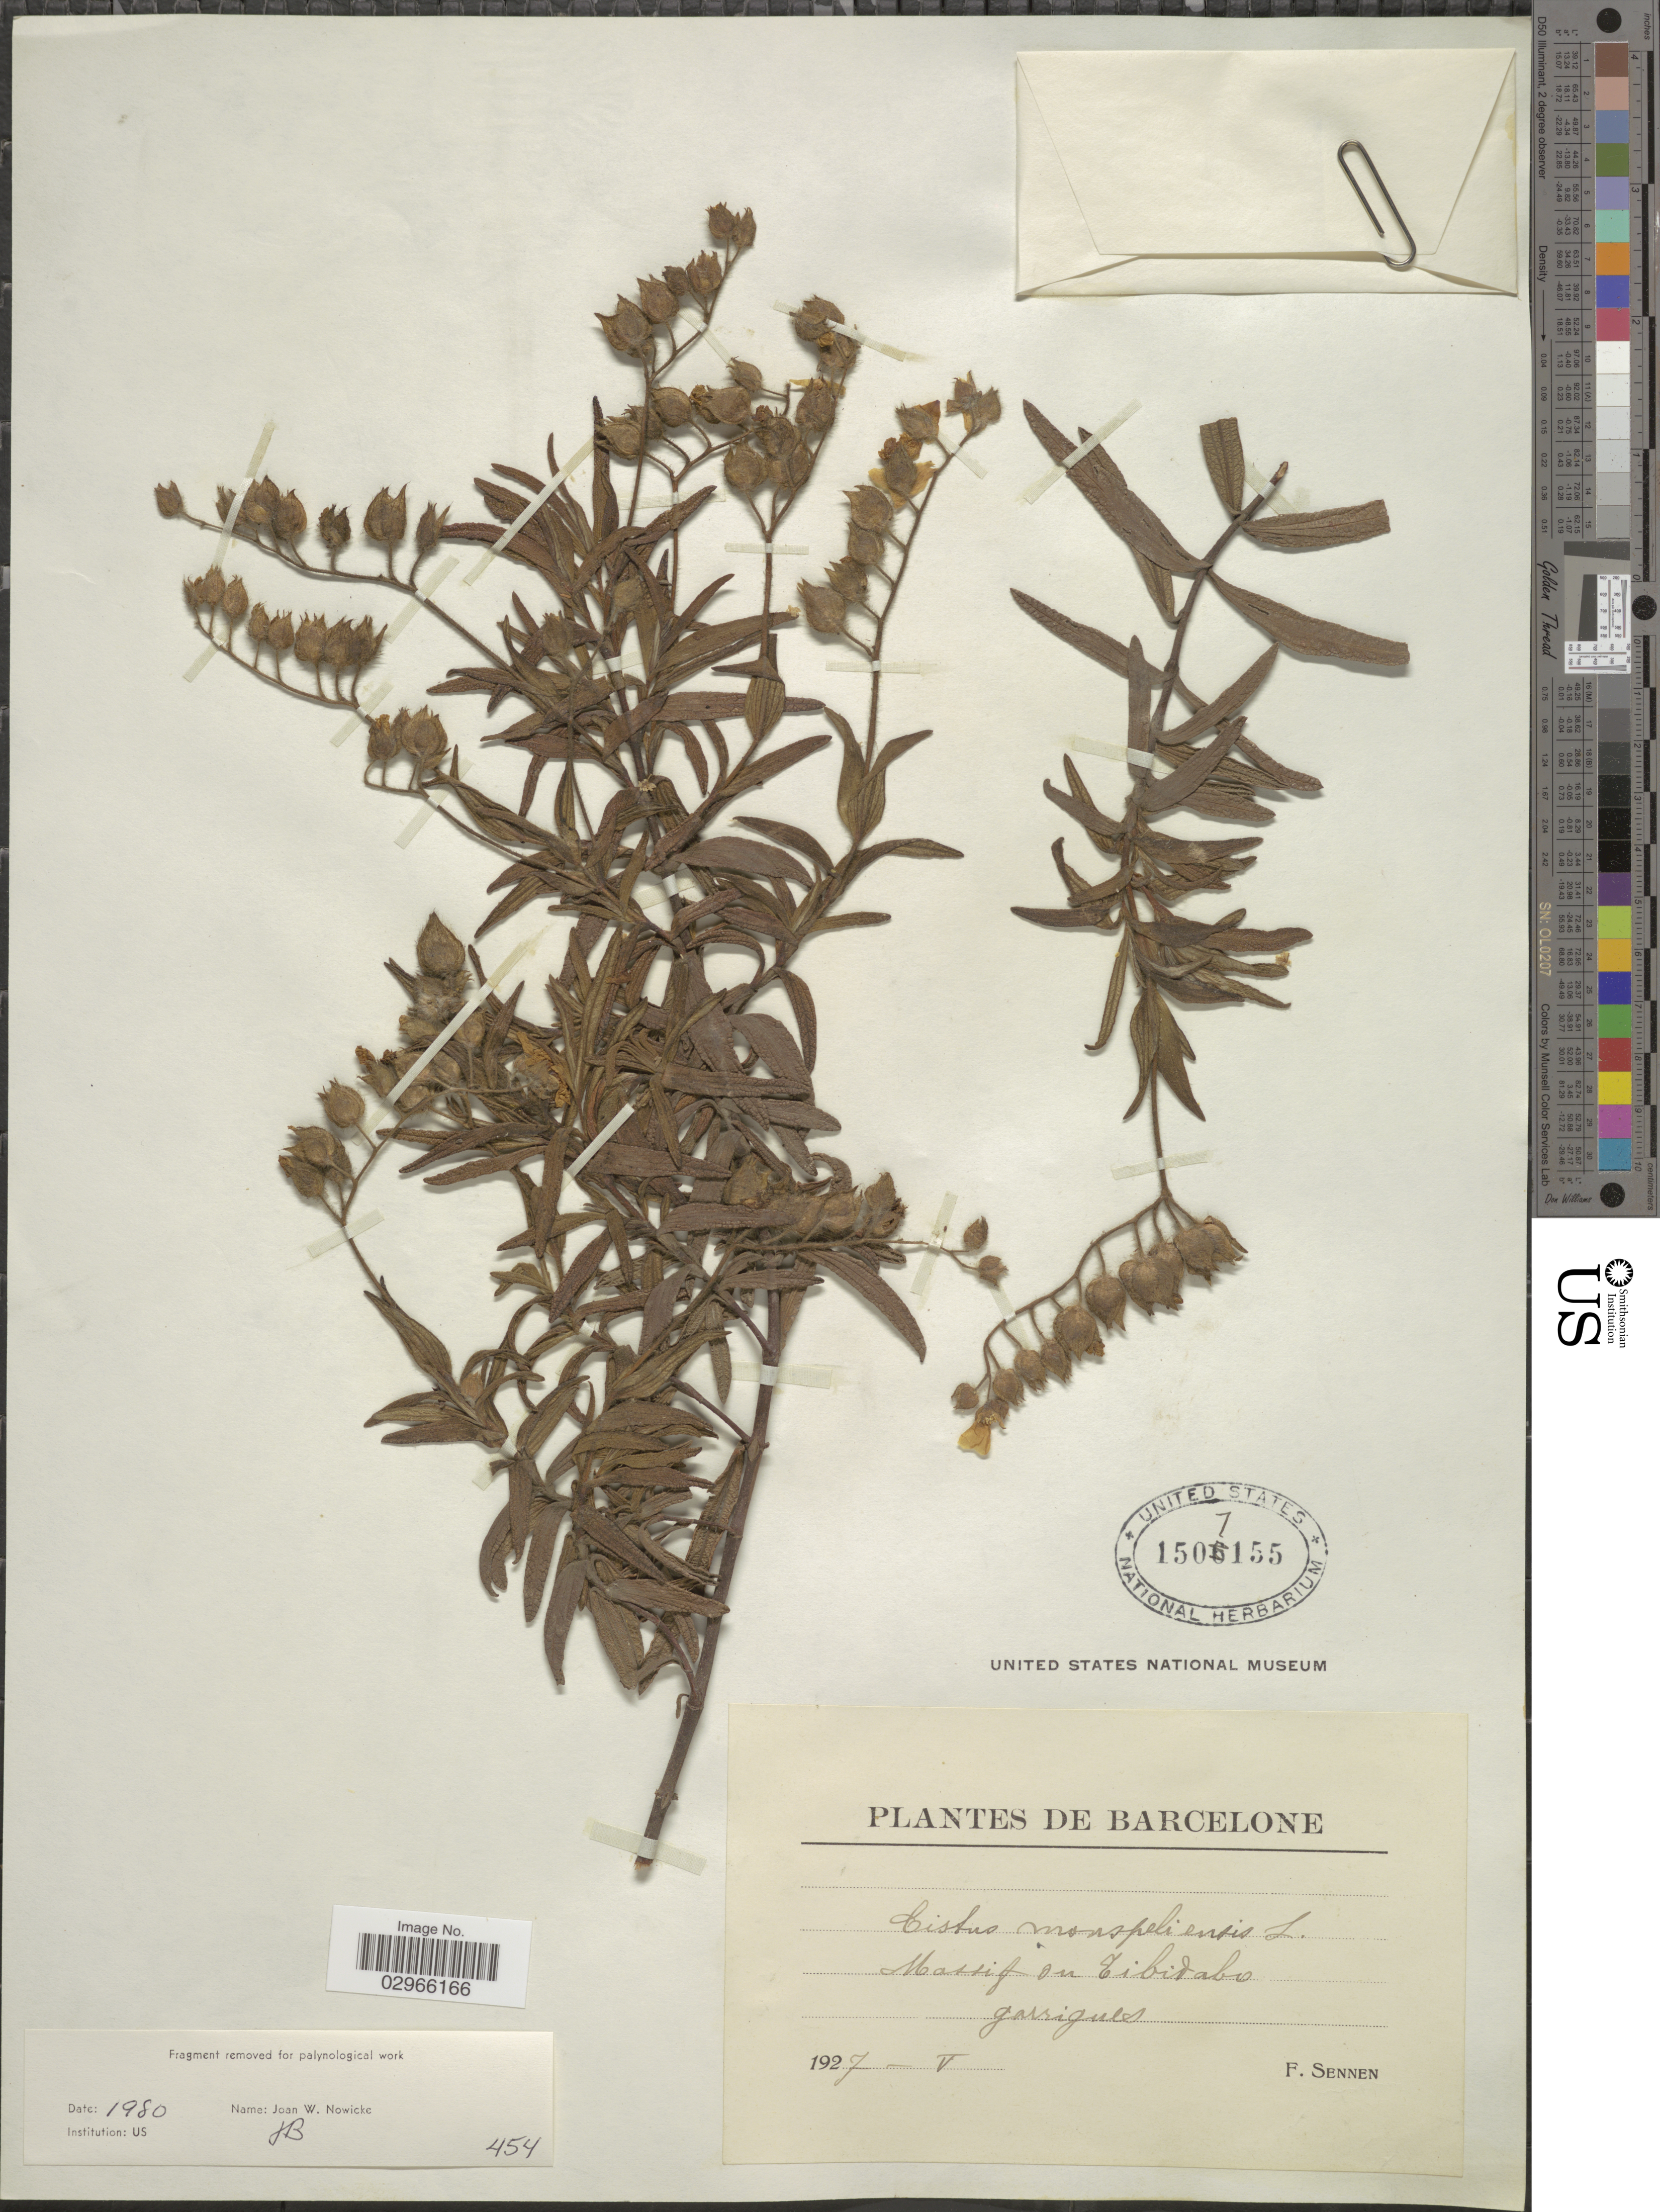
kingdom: Plantae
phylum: Tracheophyta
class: Magnoliopsida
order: Malvales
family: Cistaceae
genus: Cistus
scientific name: Cistus monspeliensis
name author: L.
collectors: E. Sennen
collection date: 1927-05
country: Spain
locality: Barcelone. Massif du Tibidabo garriges.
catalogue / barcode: US 1507155